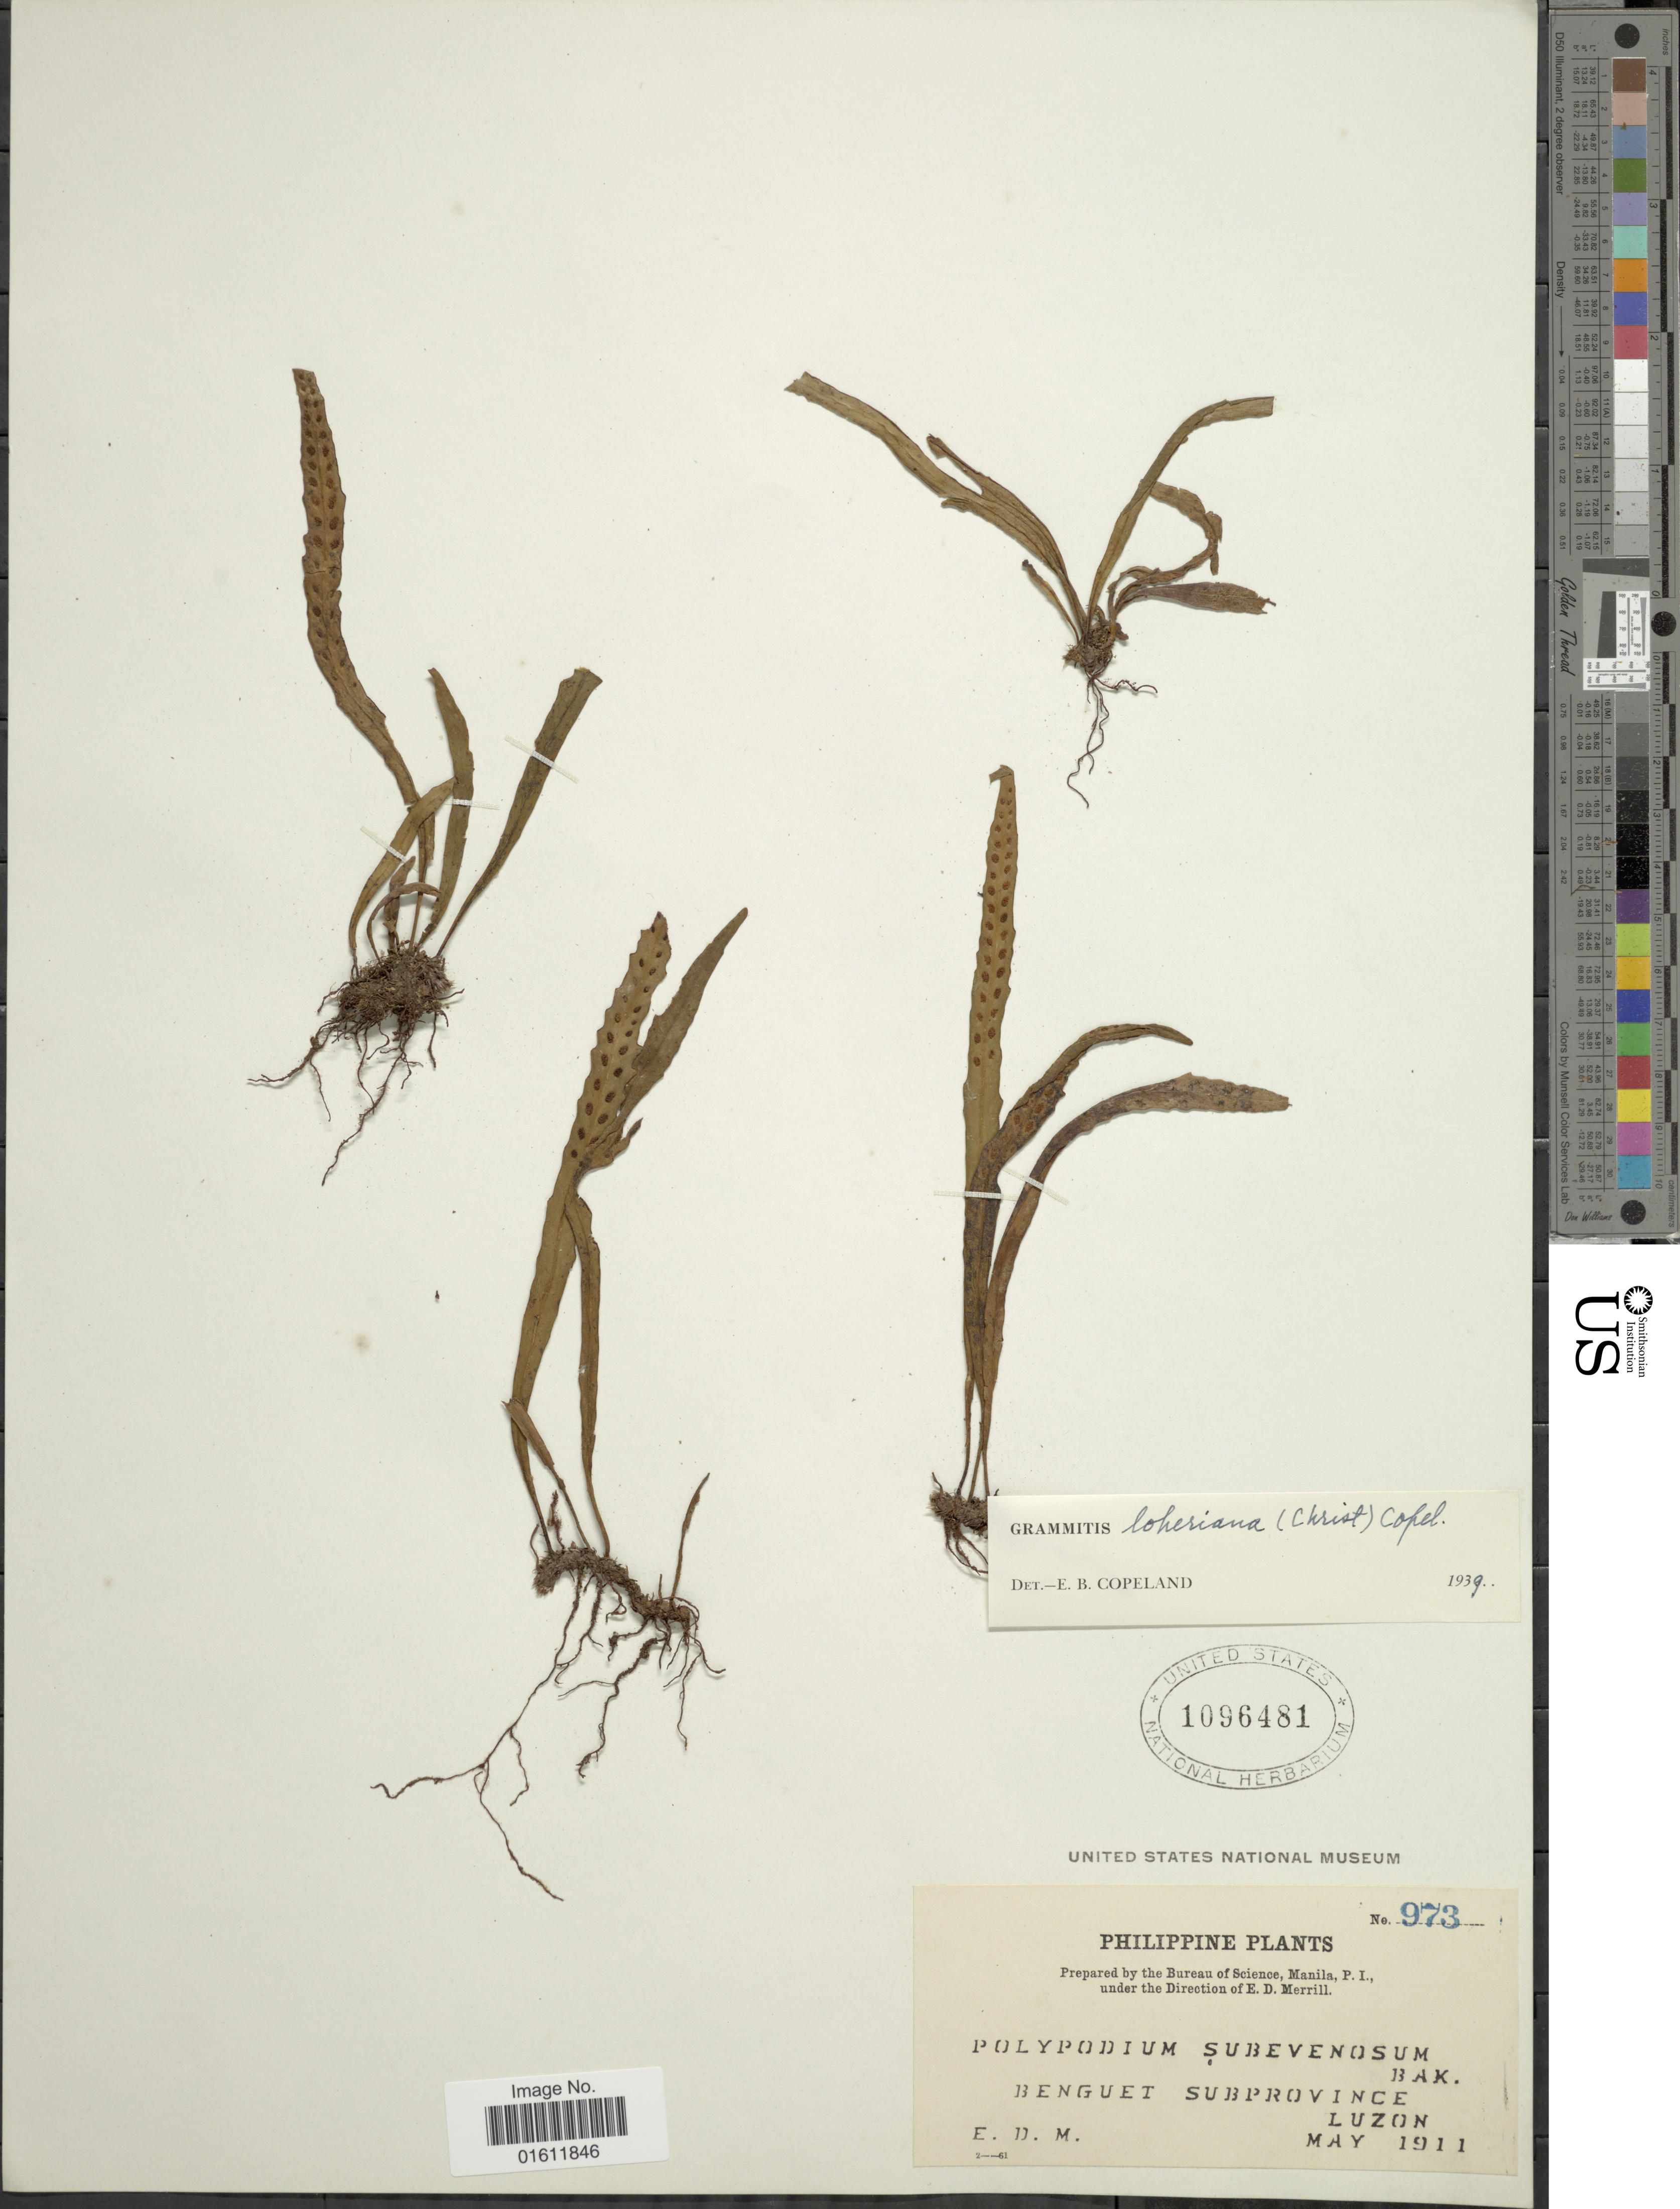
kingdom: Plantae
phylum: Tracheophyta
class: Polypodiopsida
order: Polypodiales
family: Polypodiaceae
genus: Themelium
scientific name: Themelium loherianum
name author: (Christ) Parris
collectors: E. D. Merrill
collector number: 973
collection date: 1911-05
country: Philippines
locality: Luzon, Benguet subprovince.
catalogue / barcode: US 1096481